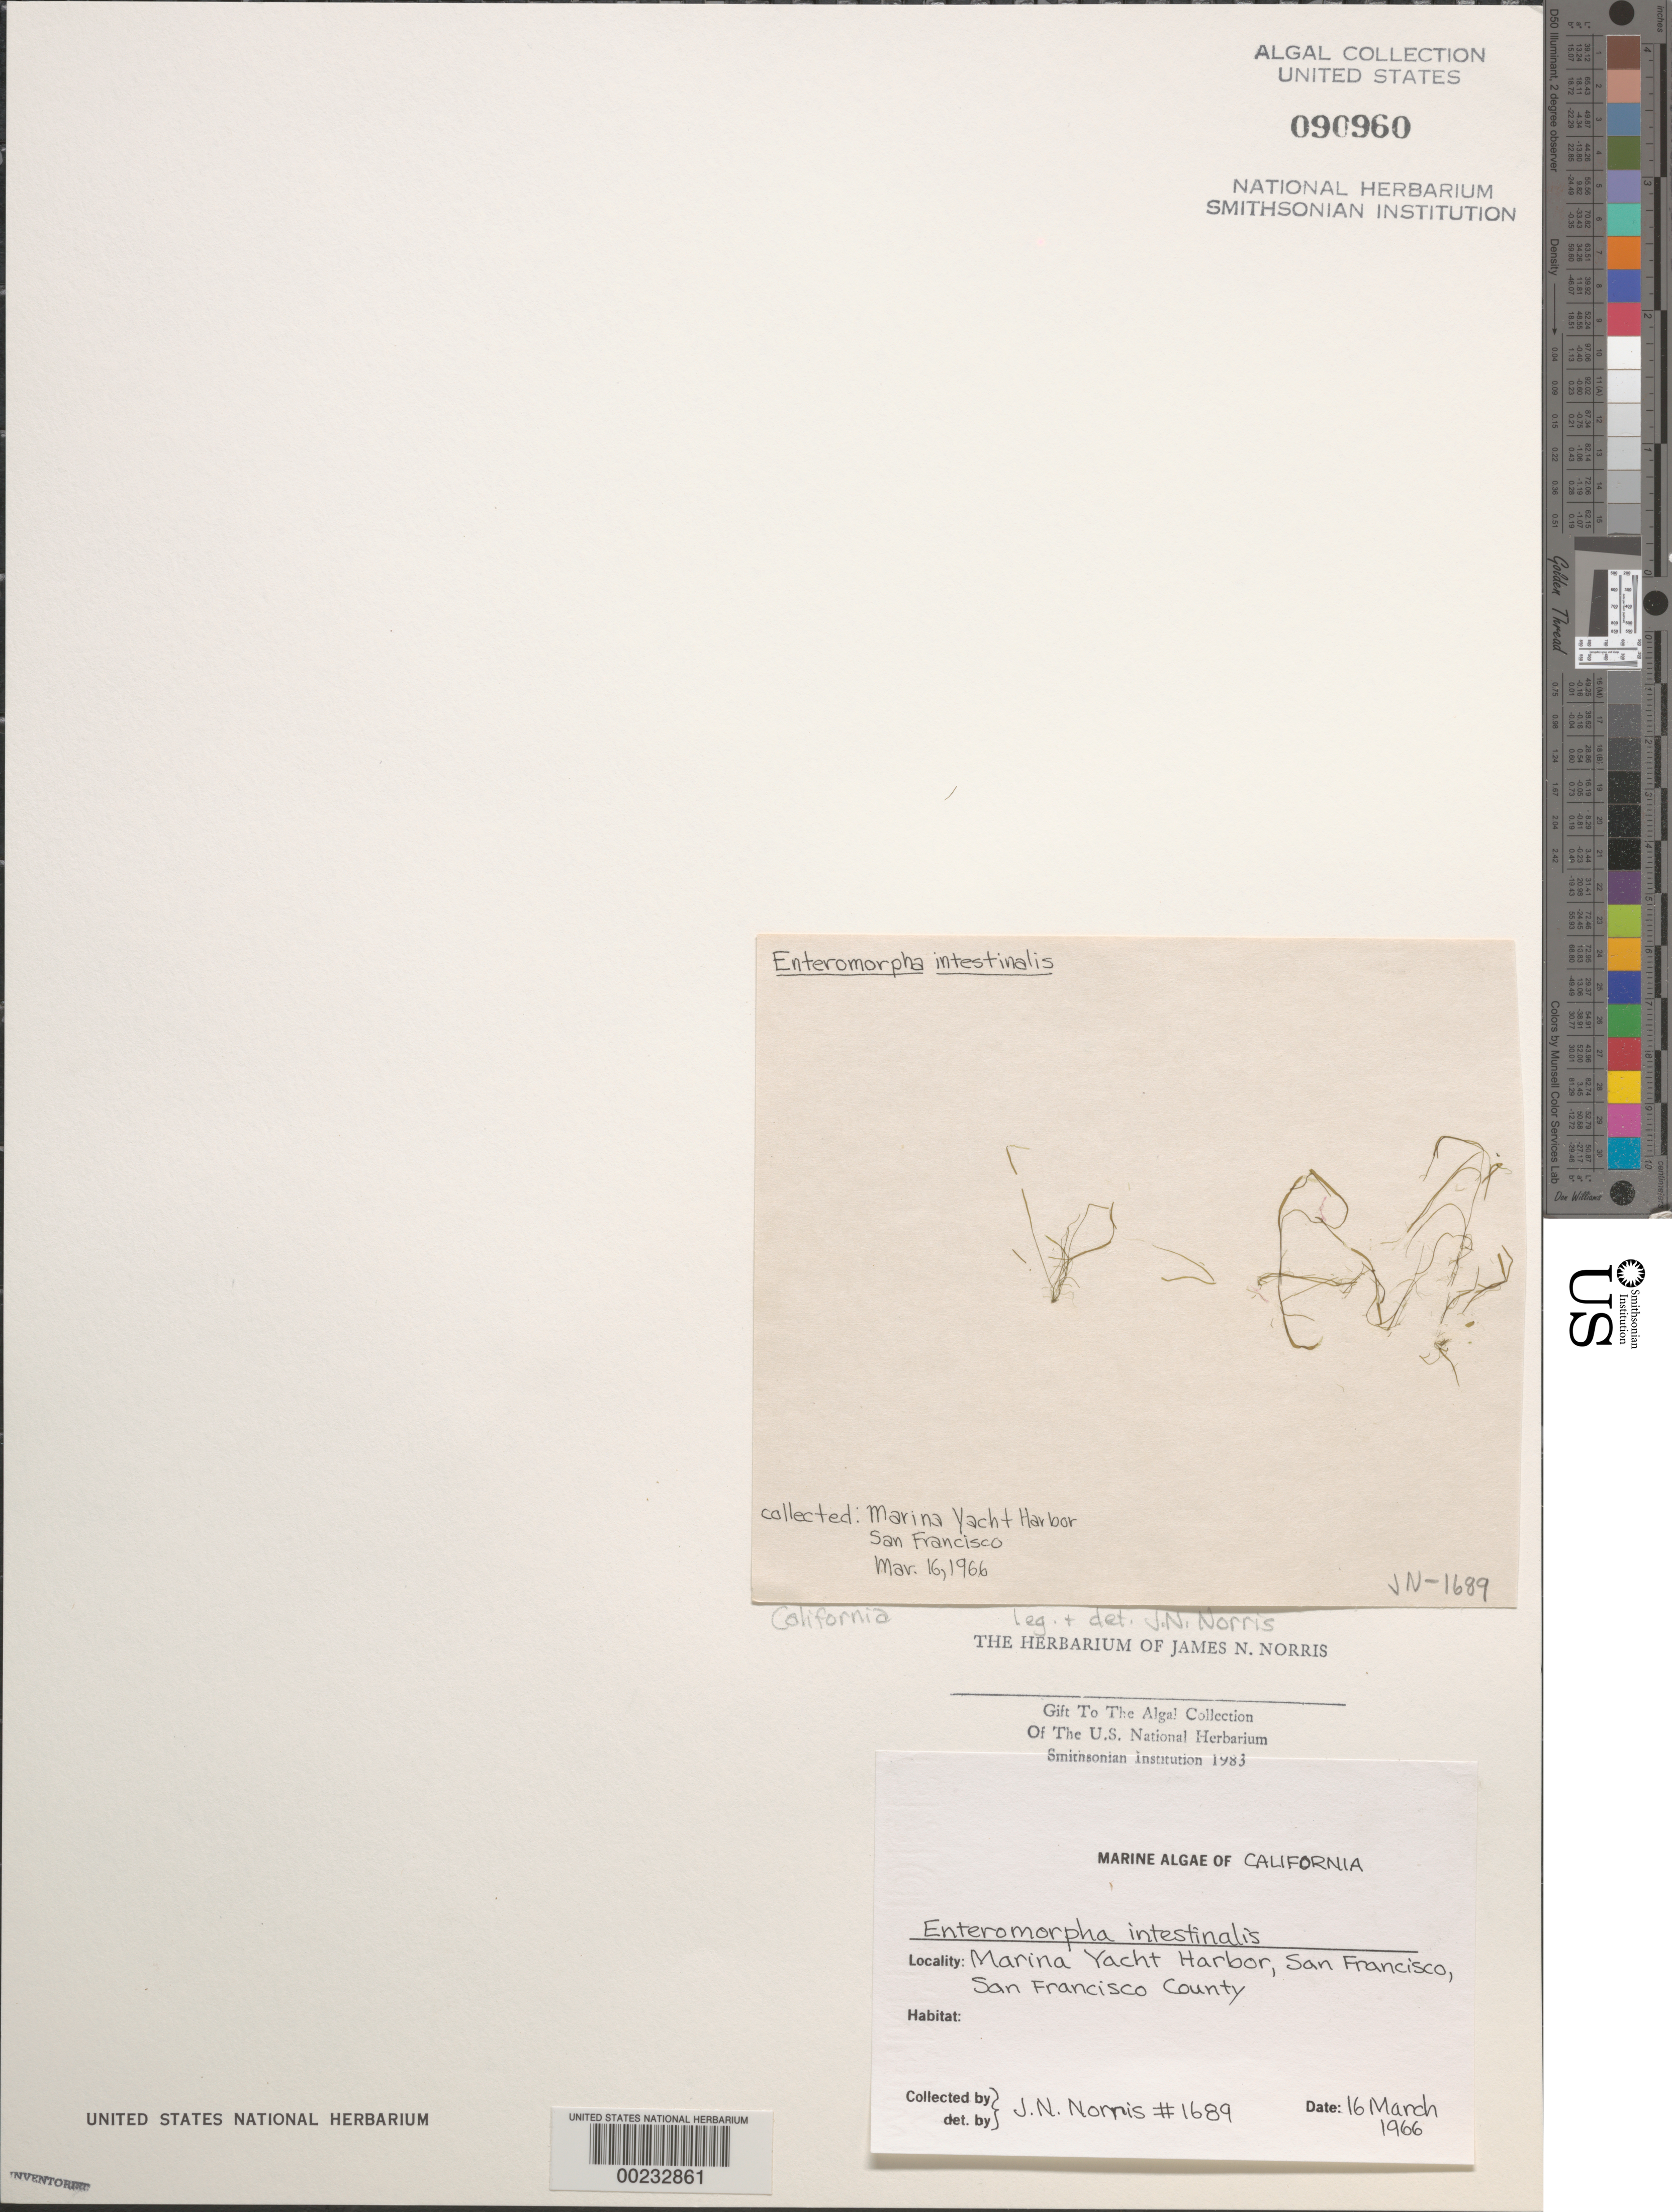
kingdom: Plantae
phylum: Chlorophyta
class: Ulvophyceae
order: Ulvales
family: Ulvaceae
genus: Ulva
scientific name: Ulva intestinalis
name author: L.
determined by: Algae name updating Project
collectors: J. N. Norris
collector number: JN-1689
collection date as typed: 16 Mar 1966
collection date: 1966-03-16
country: United States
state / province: California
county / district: San Francisco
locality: San Francisco, Marina Yacht Harbor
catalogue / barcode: US 90960